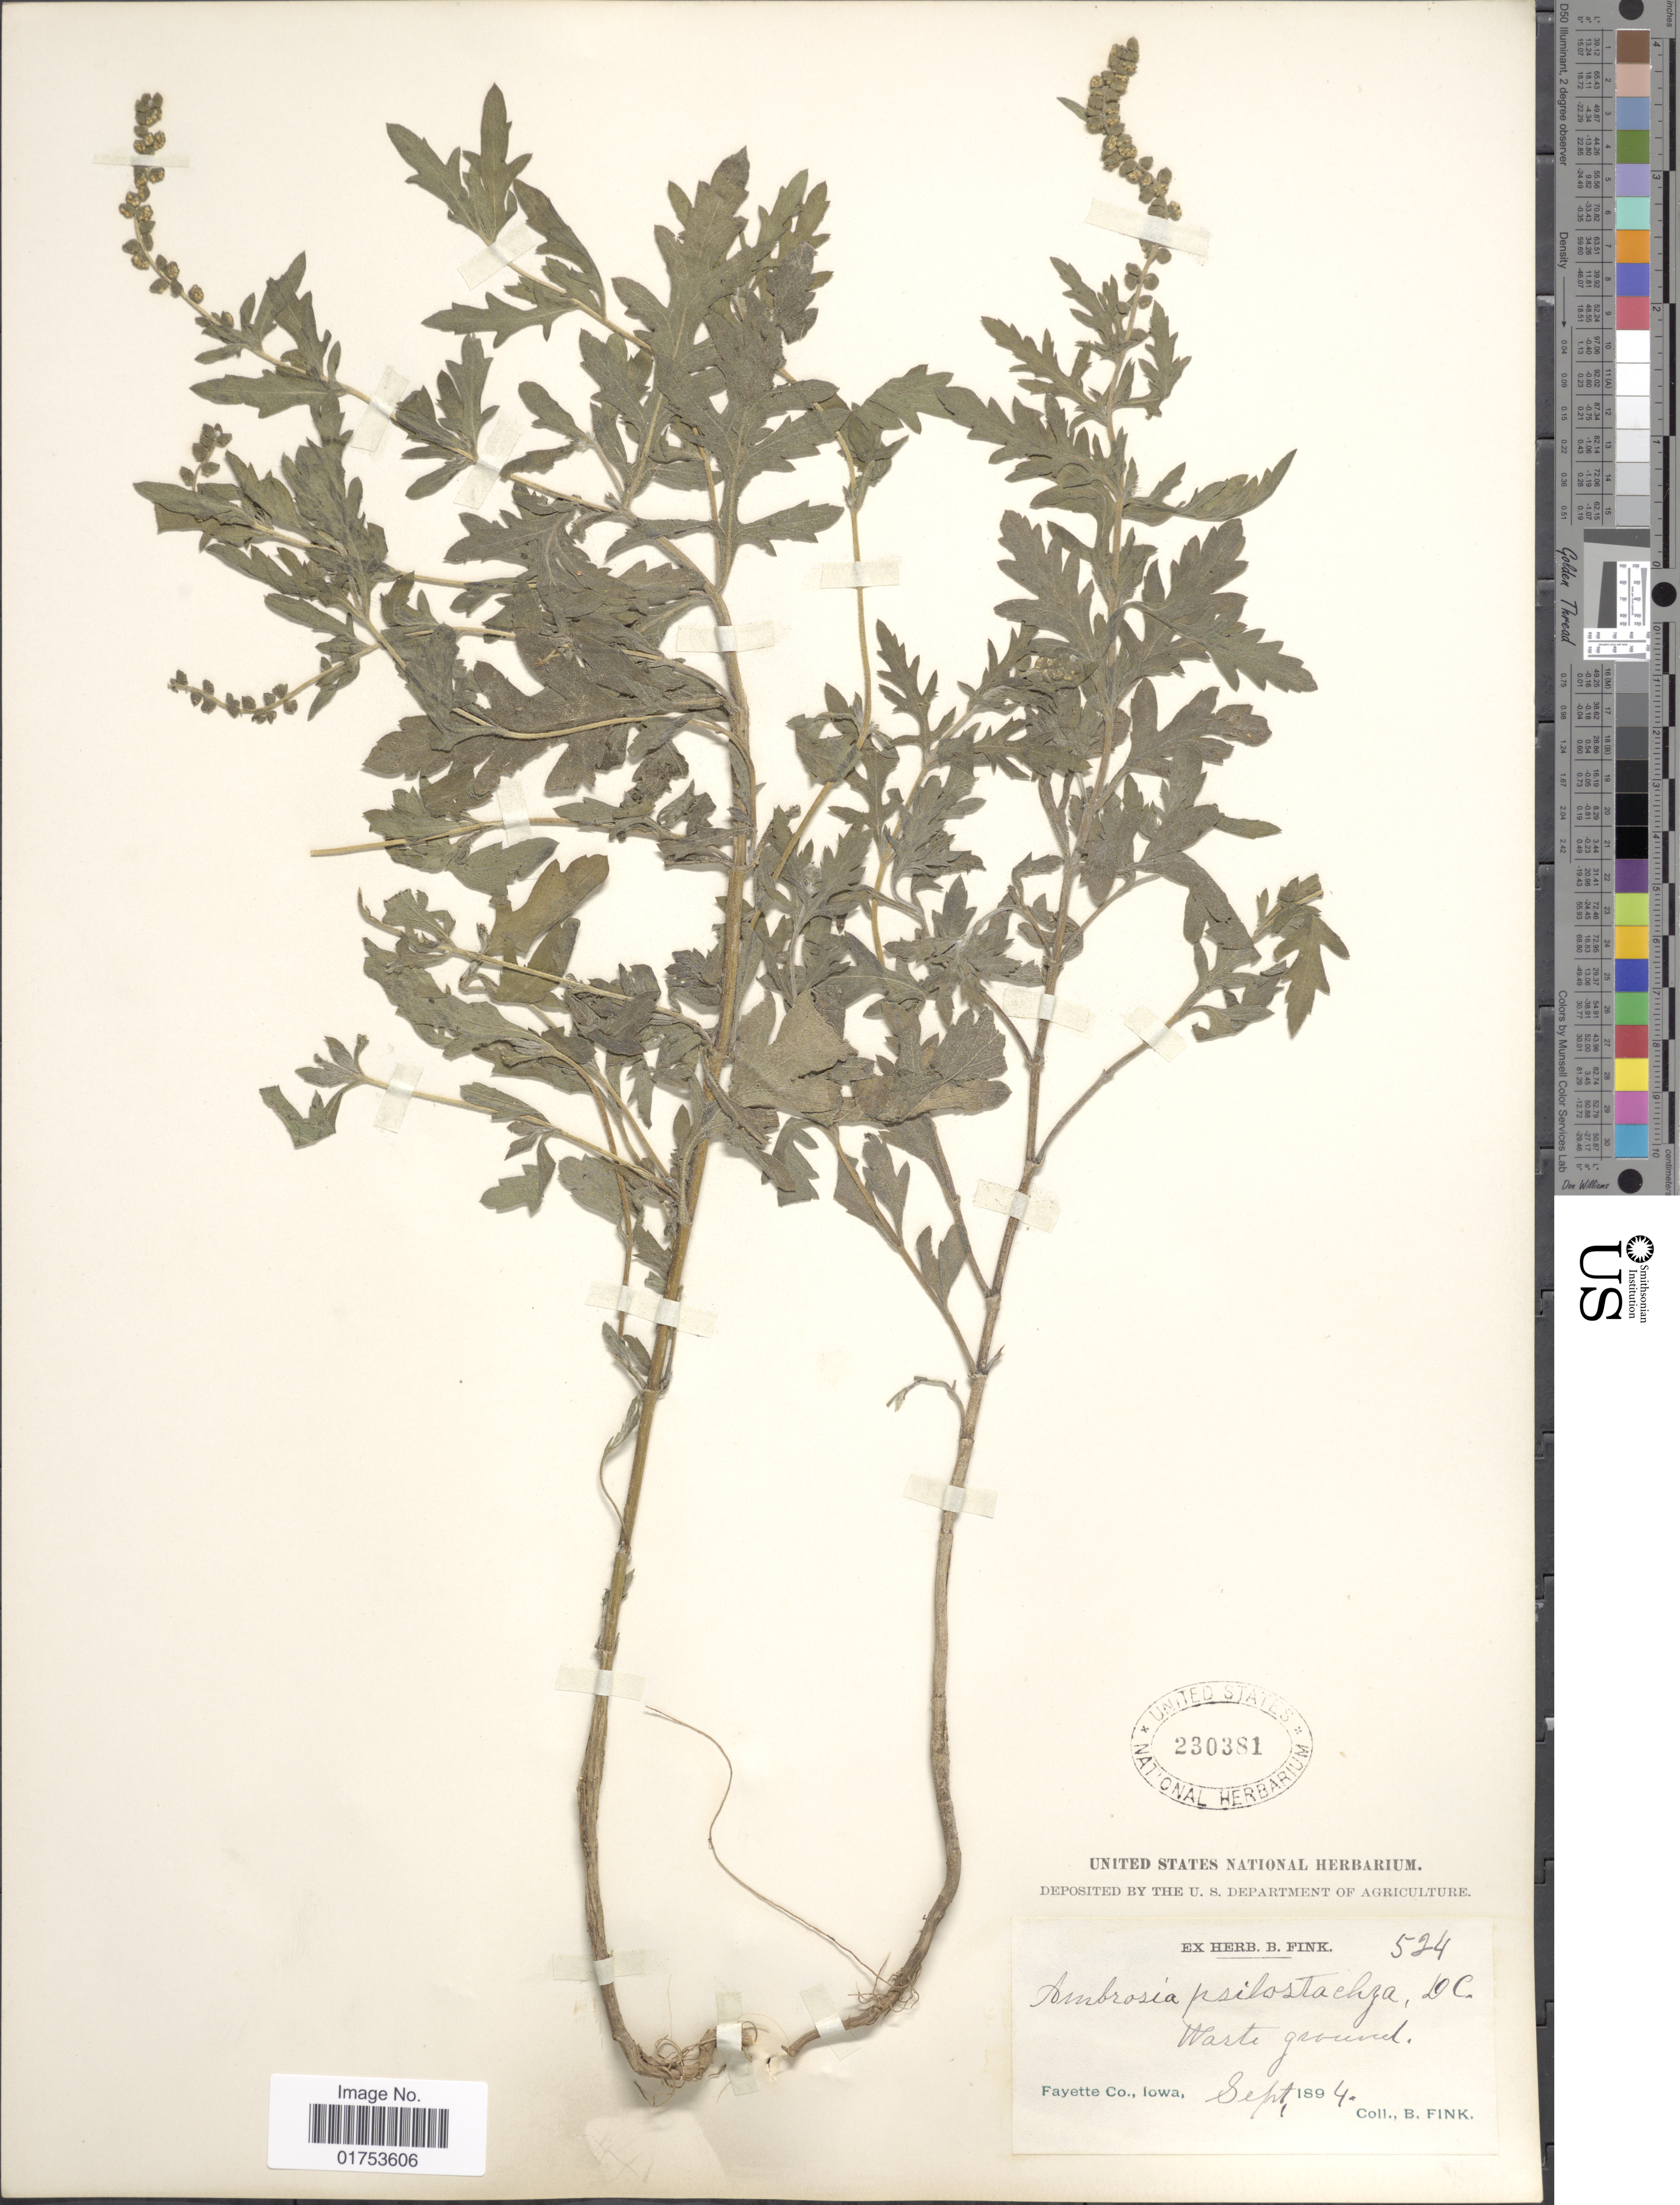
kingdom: Plantae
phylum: Tracheophyta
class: Magnoliopsida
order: Asterales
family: Asteraceae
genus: Ambrosia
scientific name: Ambrosia psilostachya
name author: DC.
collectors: B. Fink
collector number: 524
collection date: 1894-09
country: United States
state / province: Iowa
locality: Fayette Co.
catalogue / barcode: US 230381